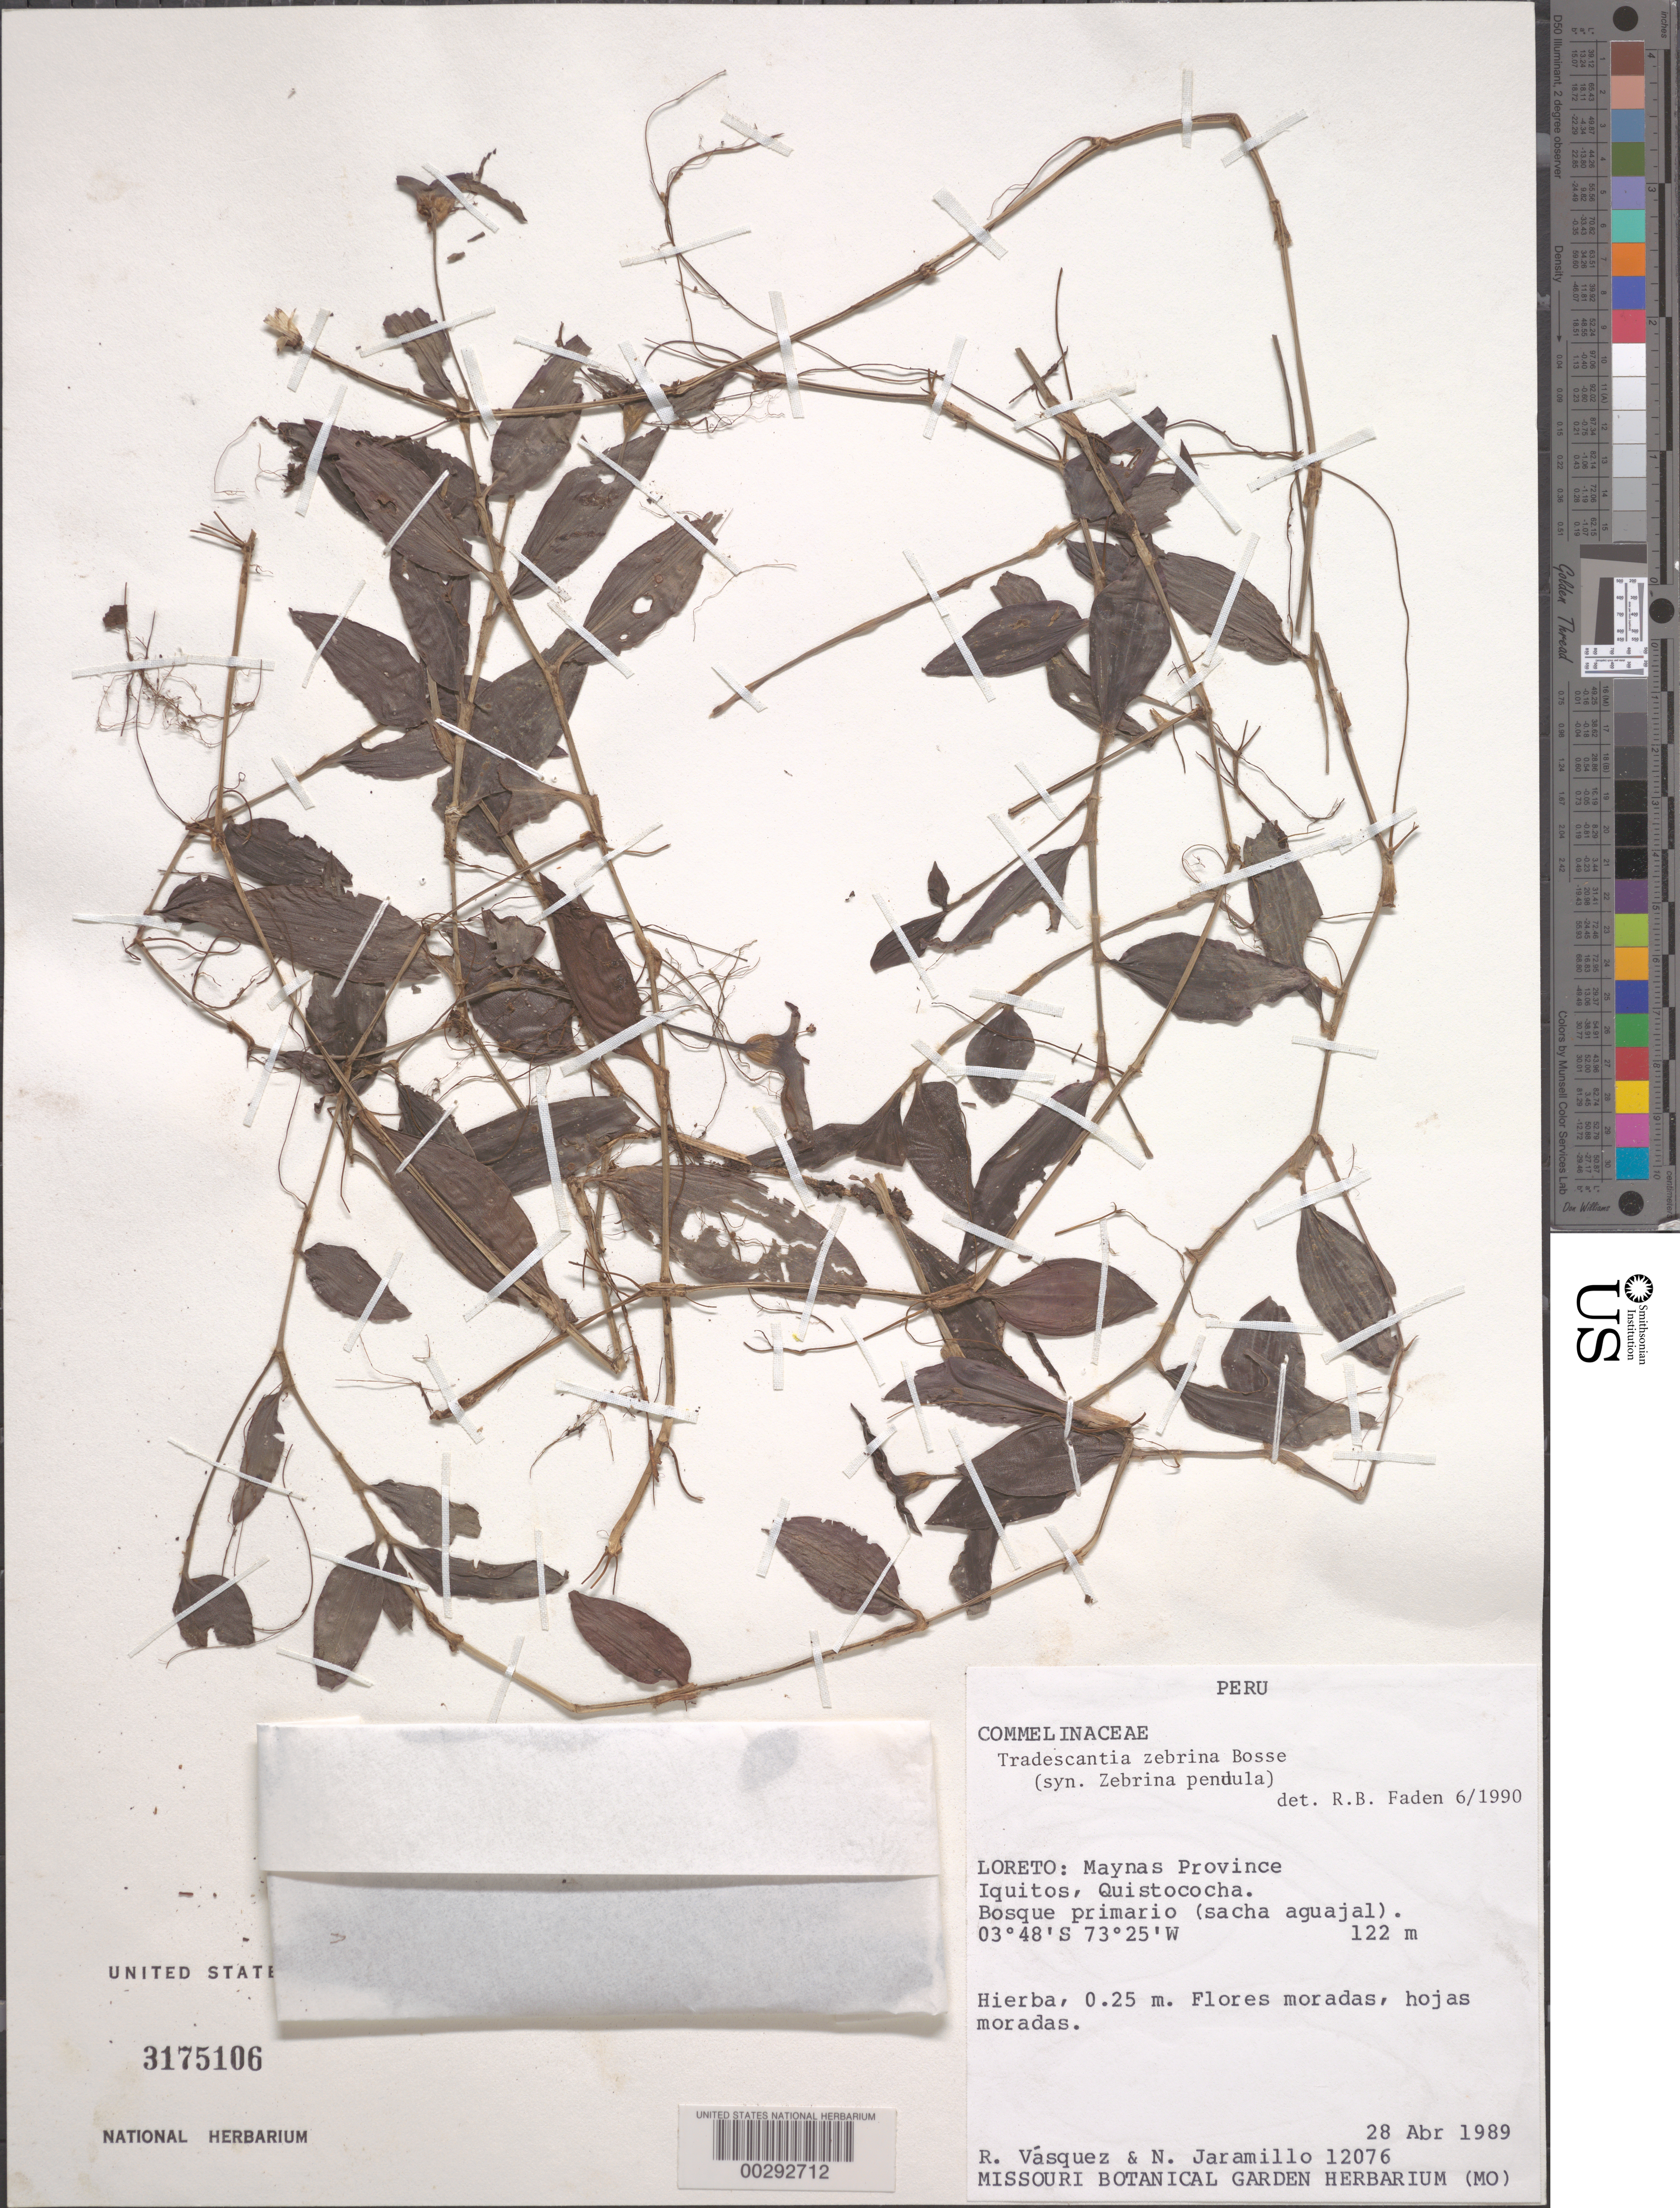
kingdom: Plantae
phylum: Tracheophyta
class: Liliopsida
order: Commelinales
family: Commelinaceae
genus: Tradescantia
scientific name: Tradescantia zebrina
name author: Bosse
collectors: R. Vasquez & N. Jaramillo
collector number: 12076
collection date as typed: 28 Apr 1989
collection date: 1989-04-28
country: Peru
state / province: Loreto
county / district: Maynas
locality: Iquitos, quistococha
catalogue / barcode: US 3175106